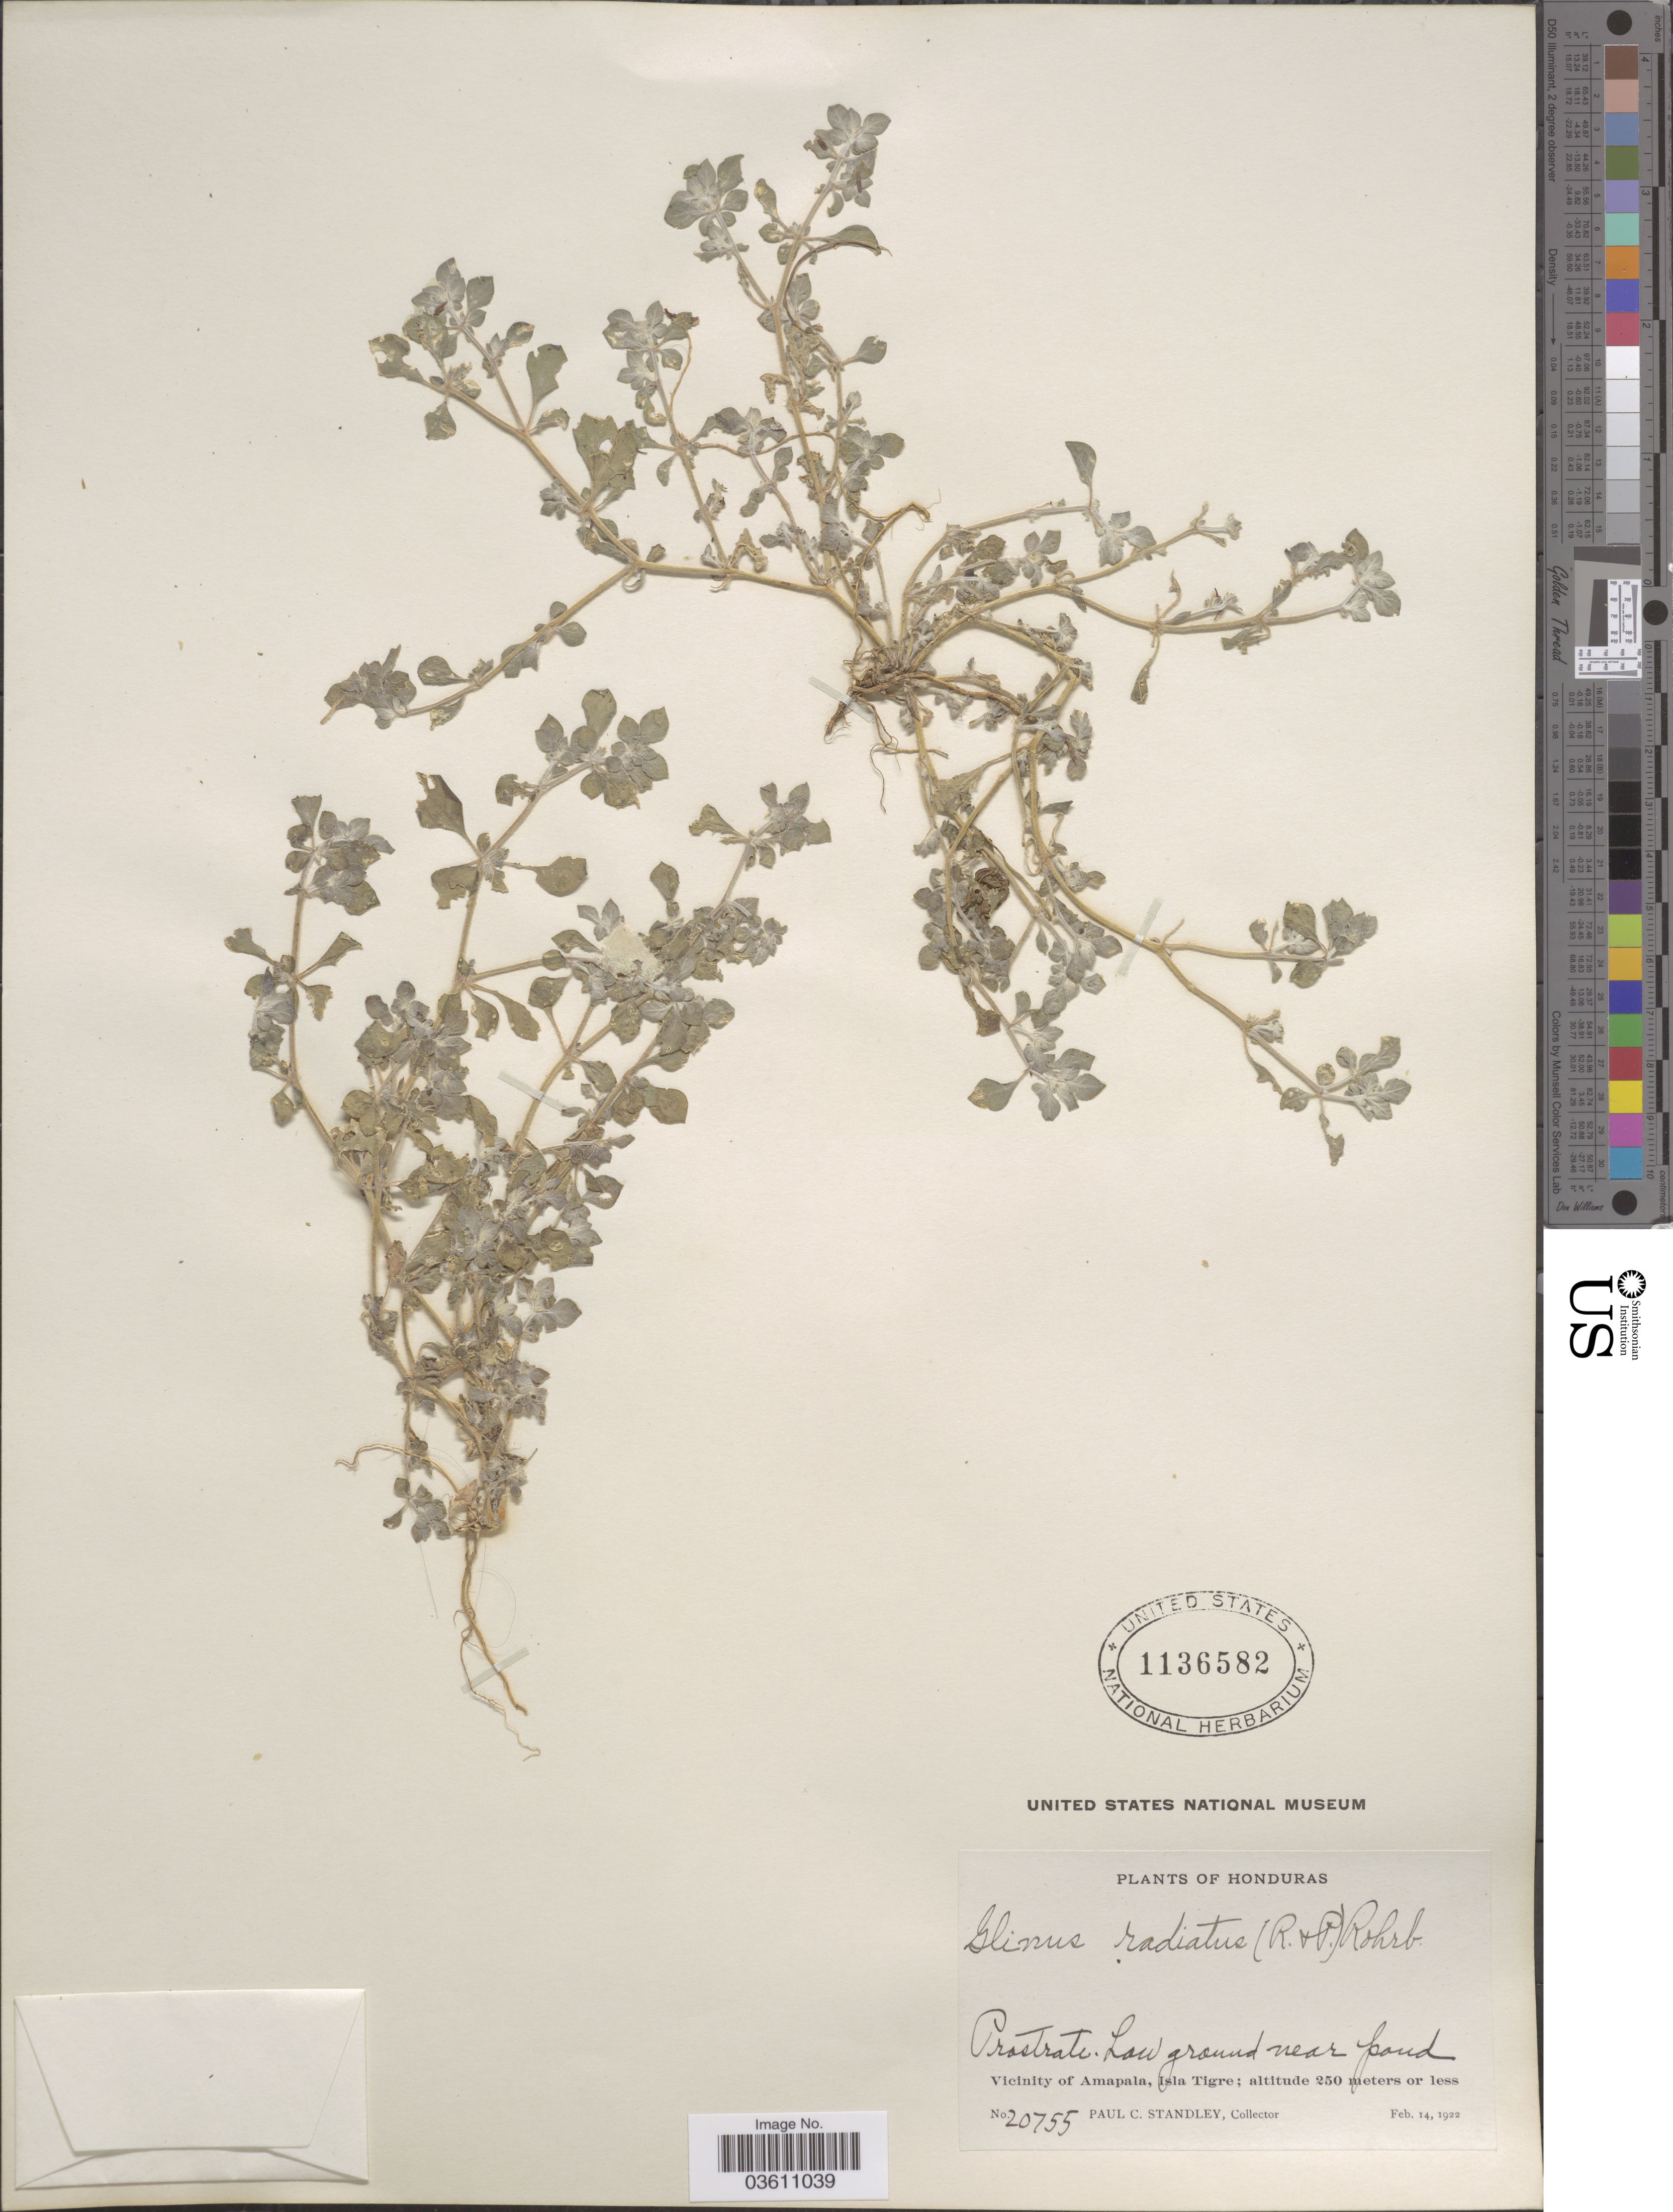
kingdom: Plantae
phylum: Tracheophyta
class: Magnoliopsida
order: Caryophyllales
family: Molluginaceae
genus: Glinus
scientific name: Glinus radiatus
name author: (Ruiz & Pav.) Rohrb.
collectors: P. C. Standley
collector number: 20755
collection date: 1922-02-14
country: Honduras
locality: Vicinity of Amapala, Isla Tigre.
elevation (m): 250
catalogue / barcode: US 1136582